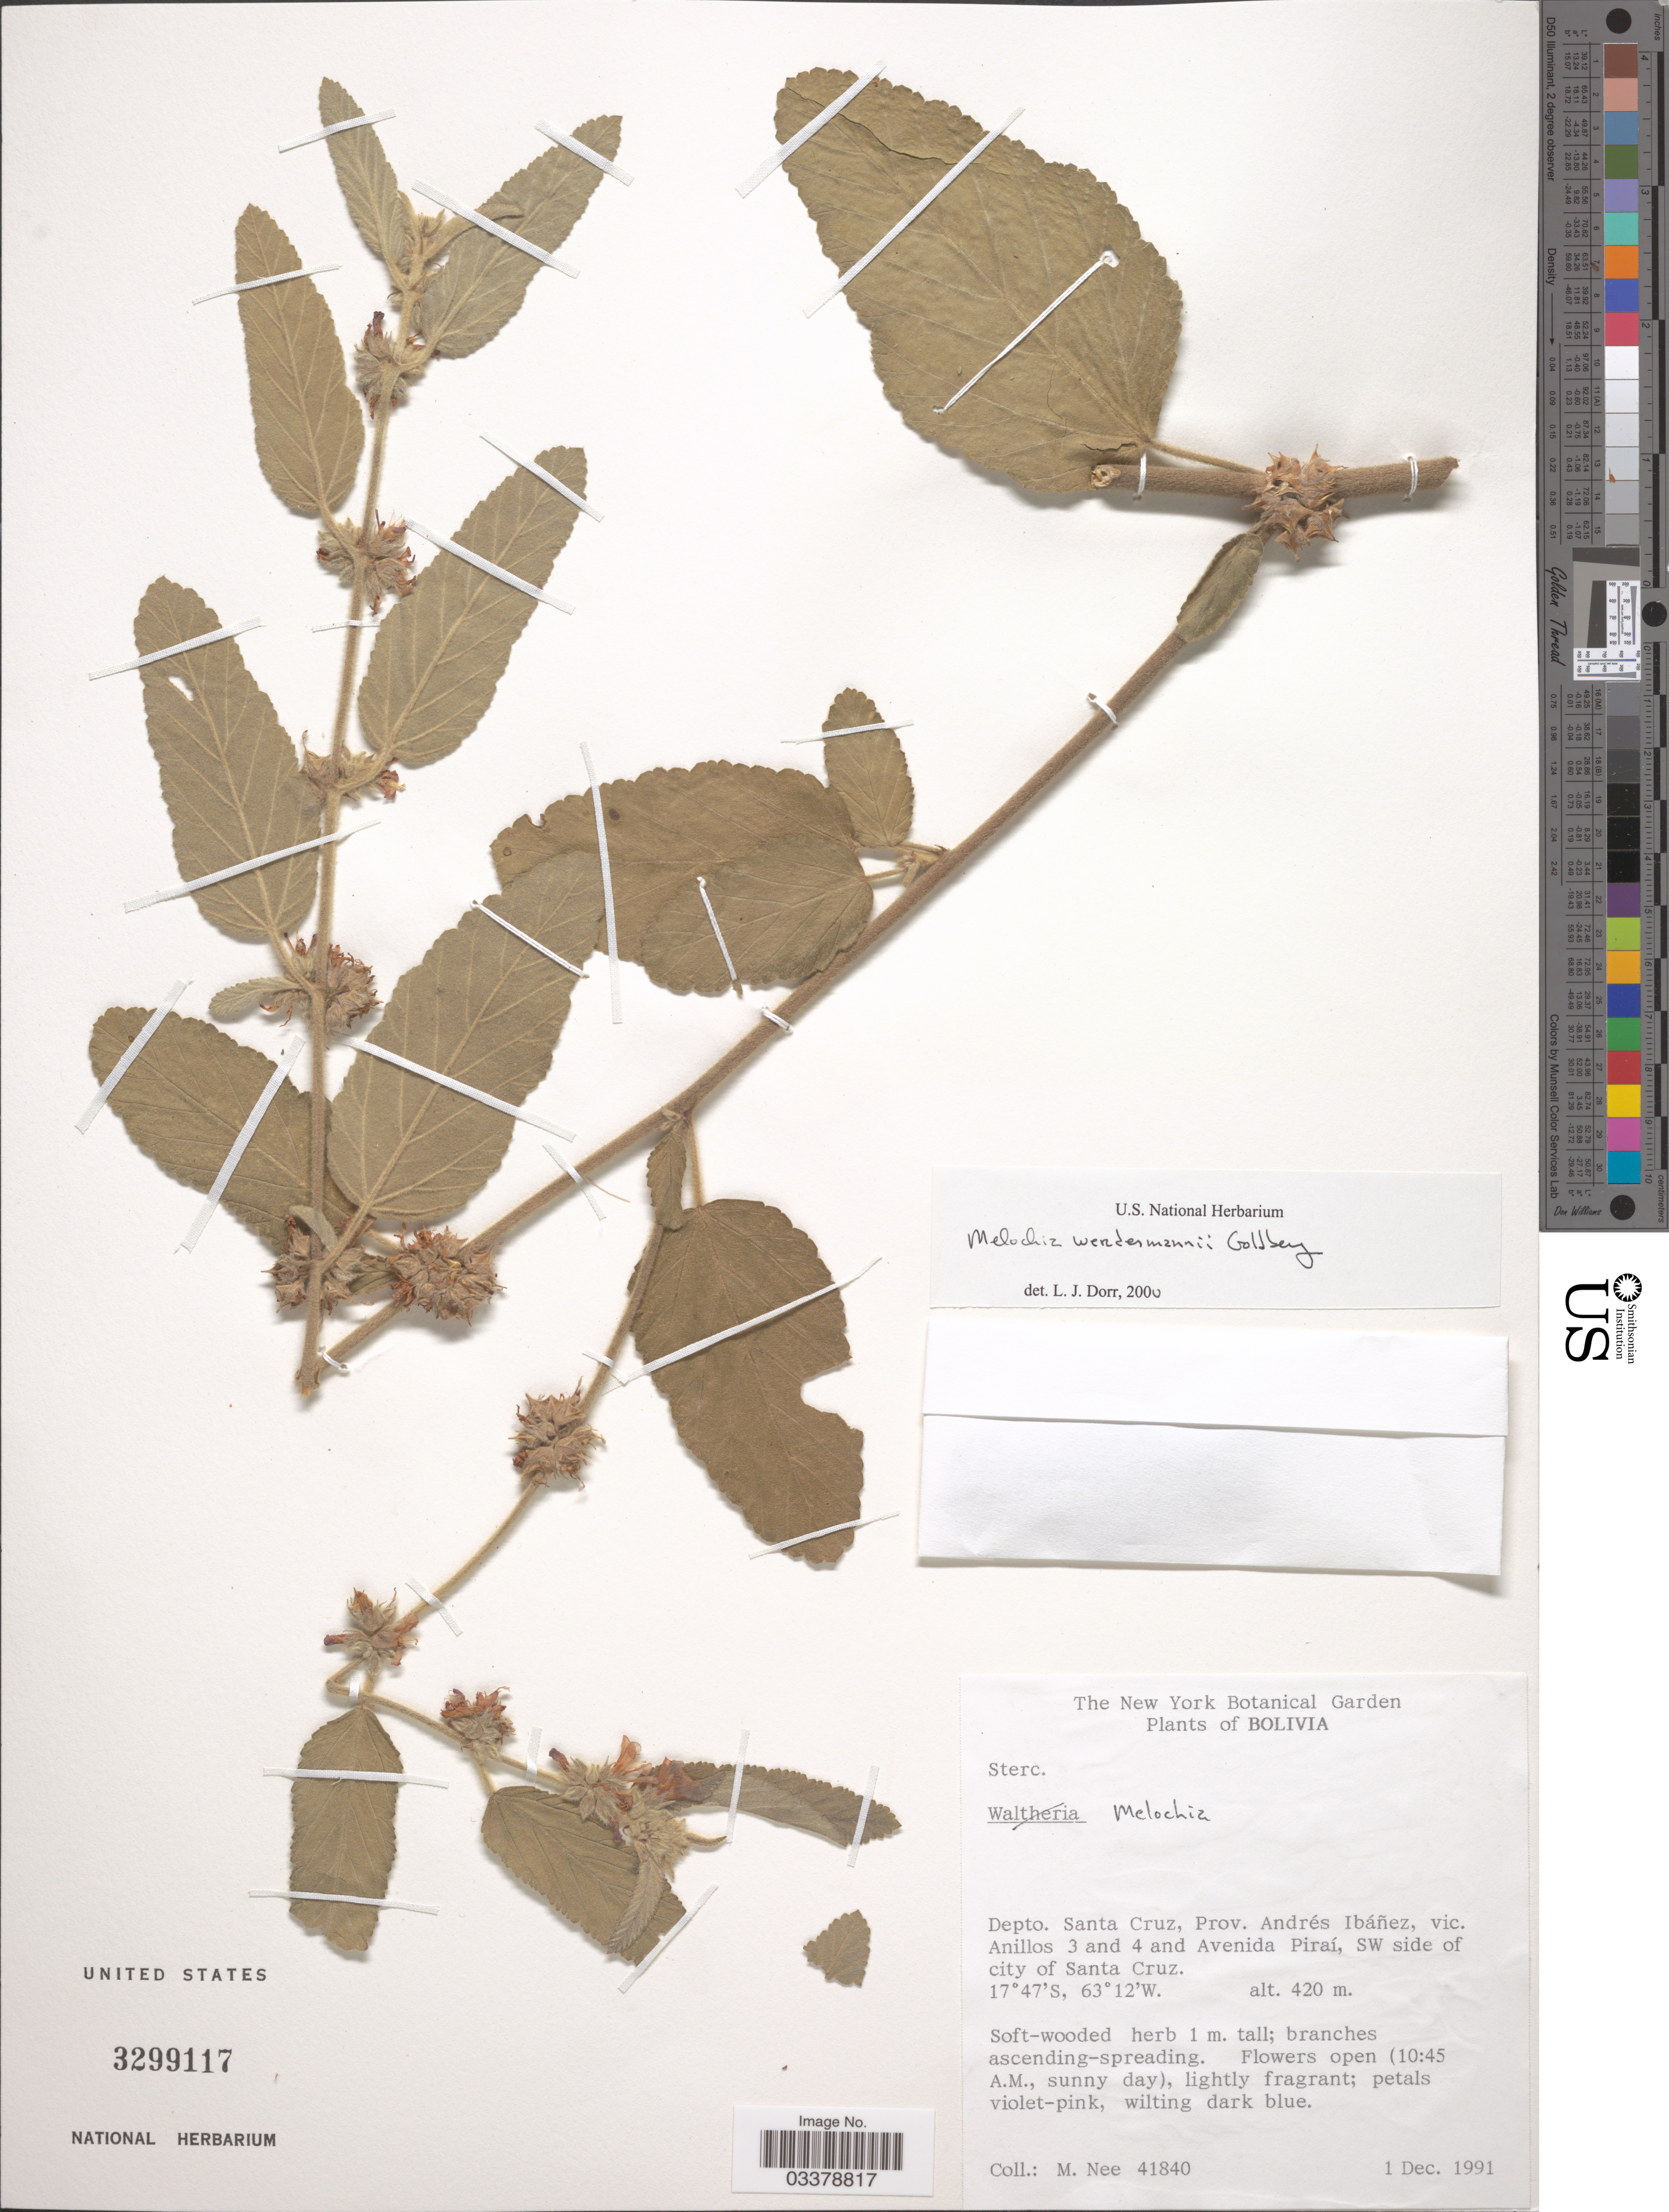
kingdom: Plantae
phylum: Tracheophyta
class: Magnoliopsida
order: Malvales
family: Malvaceae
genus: Melochia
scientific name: Melochia werdermannii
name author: Goldberg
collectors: M. Nee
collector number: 41840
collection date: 1991-12-01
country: Bolivia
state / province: Santa Cruz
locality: Depto. Santa Cruz, Prov. Andrés Ibáñez , vic. Anillos 3 and 4 and Avenida Piraí, SW side of city of Santa Cruz.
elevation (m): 420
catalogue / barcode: US 3299117